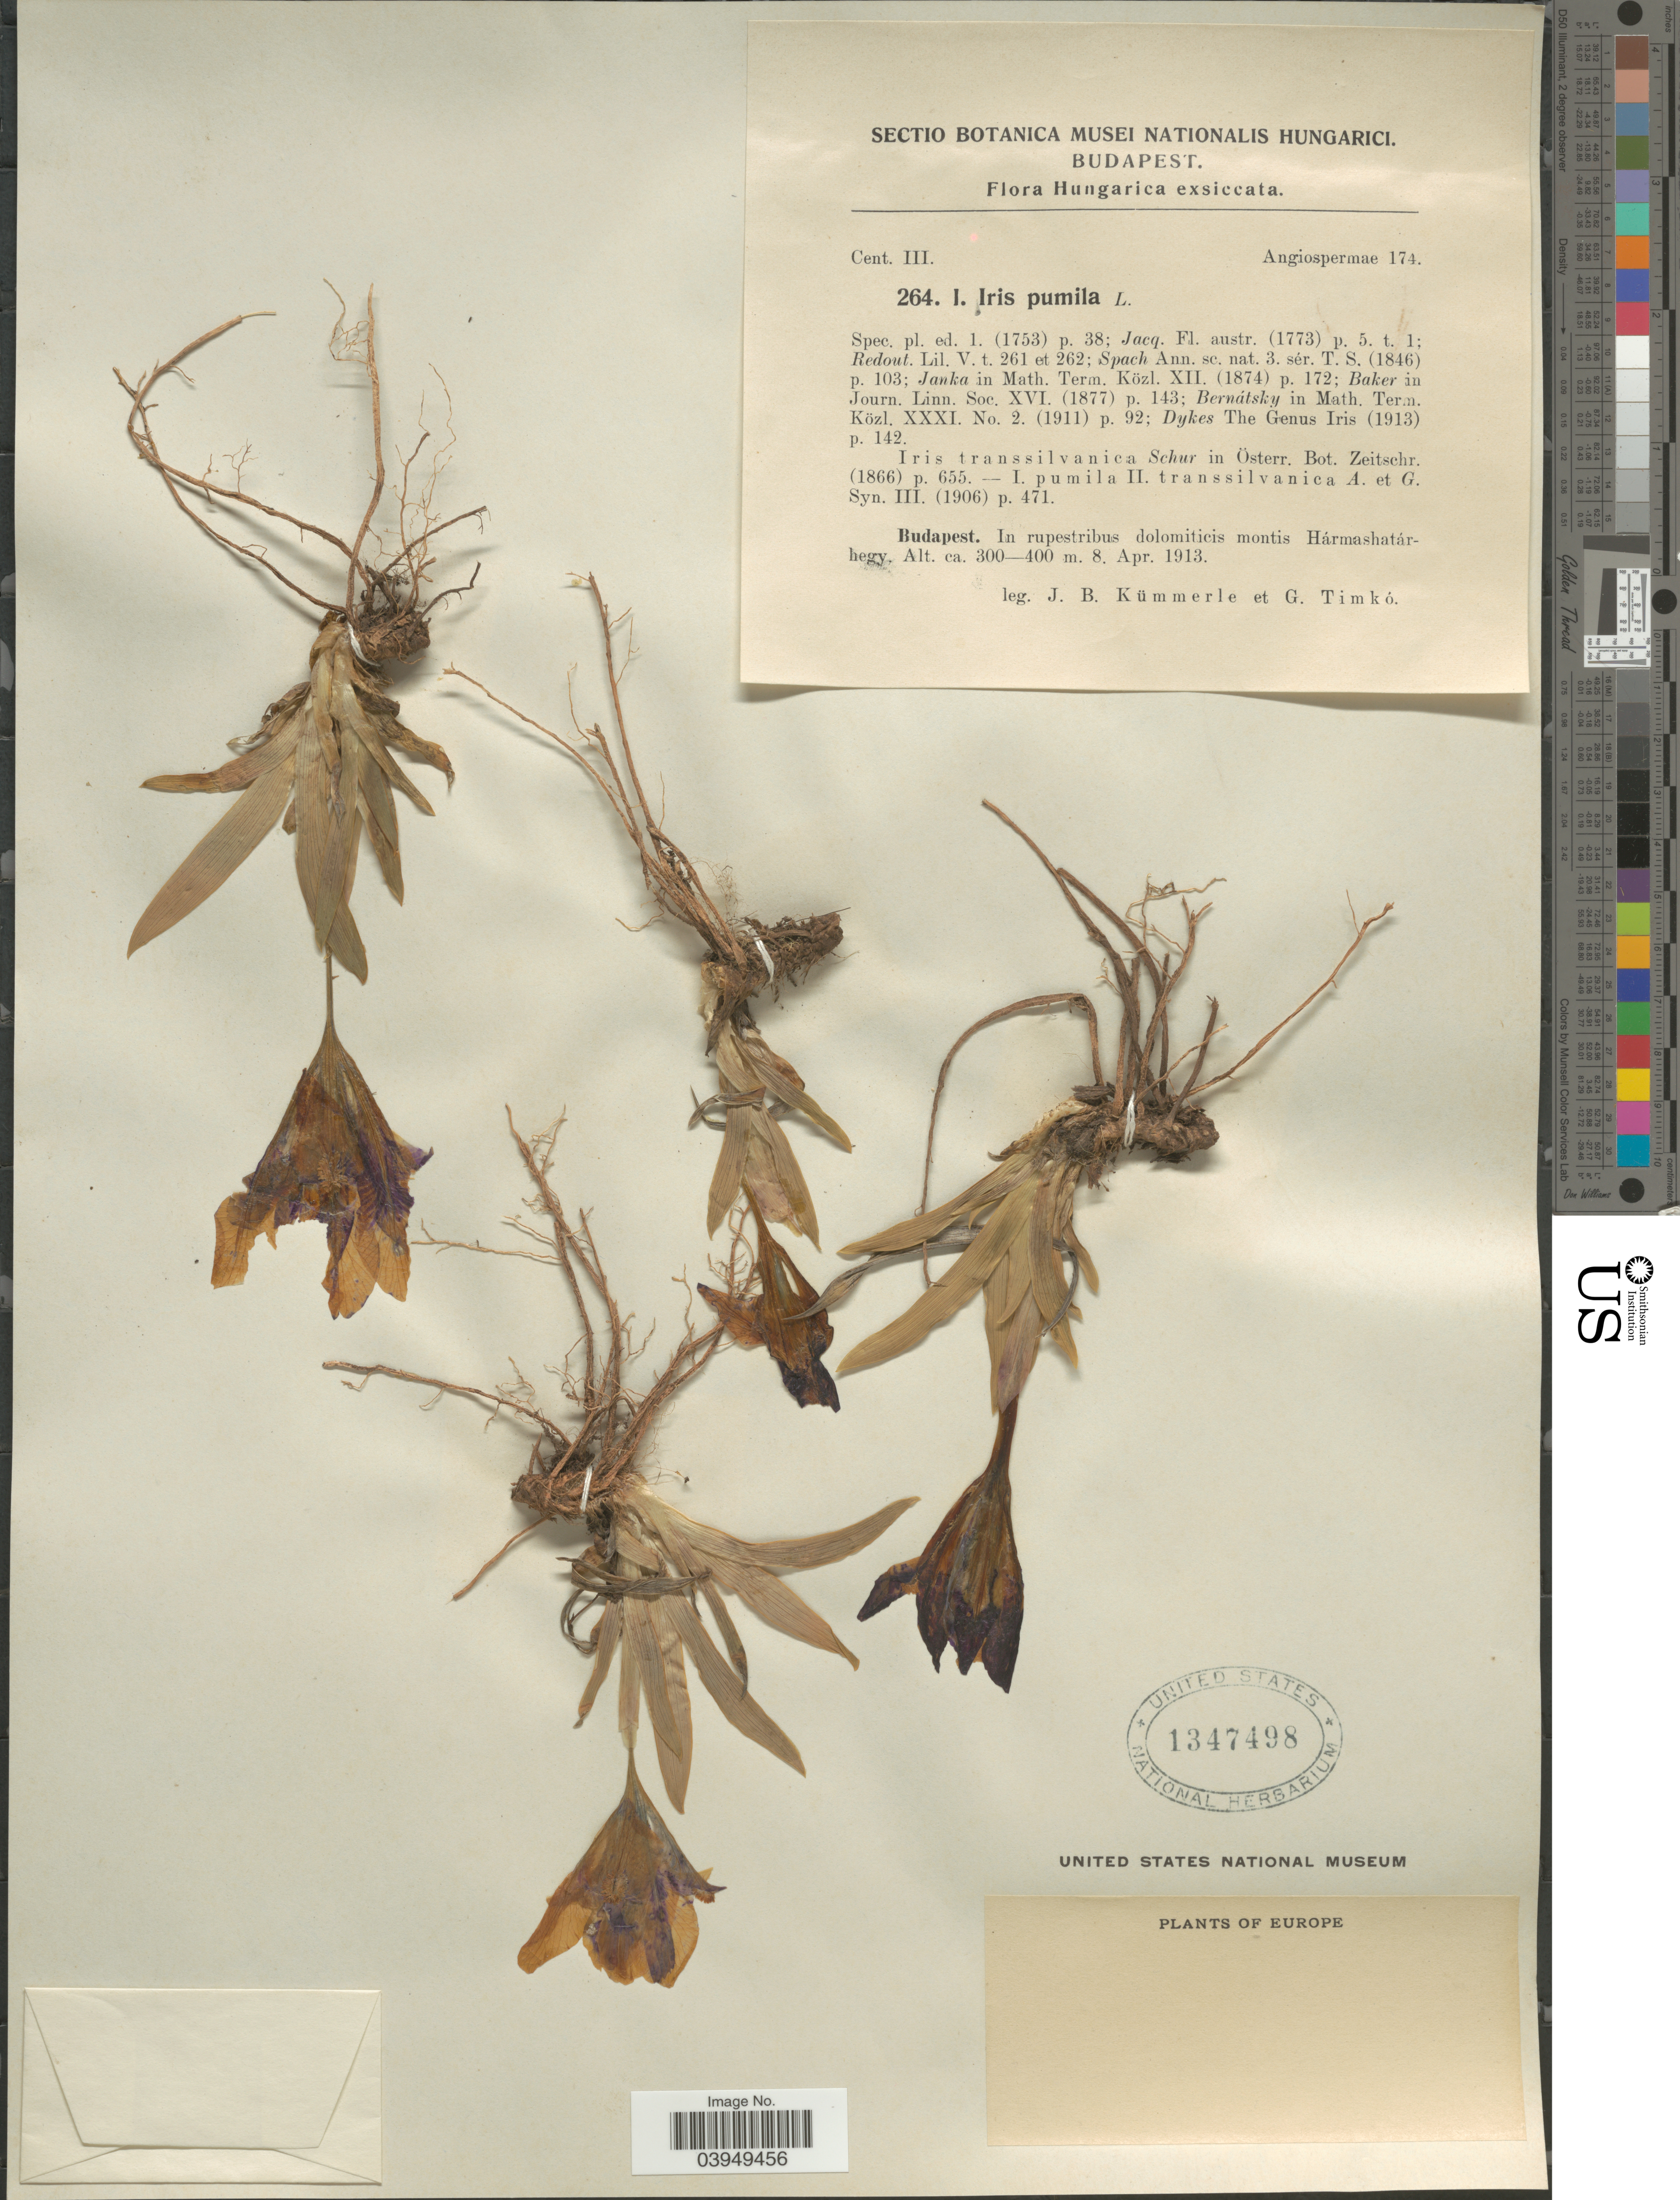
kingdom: Plantae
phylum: Tracheophyta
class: Liliopsida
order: Asparagales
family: Iridaceae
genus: Iris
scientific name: Iris pumila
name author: L.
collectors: J. Kummerle & G. Timko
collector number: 264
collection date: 1913-04-08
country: Hungary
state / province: Budapest, Capital District of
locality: Hungarica. In rupestribus dolomiticis montis Hármashatár-hegy.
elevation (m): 300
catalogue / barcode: US 1347498